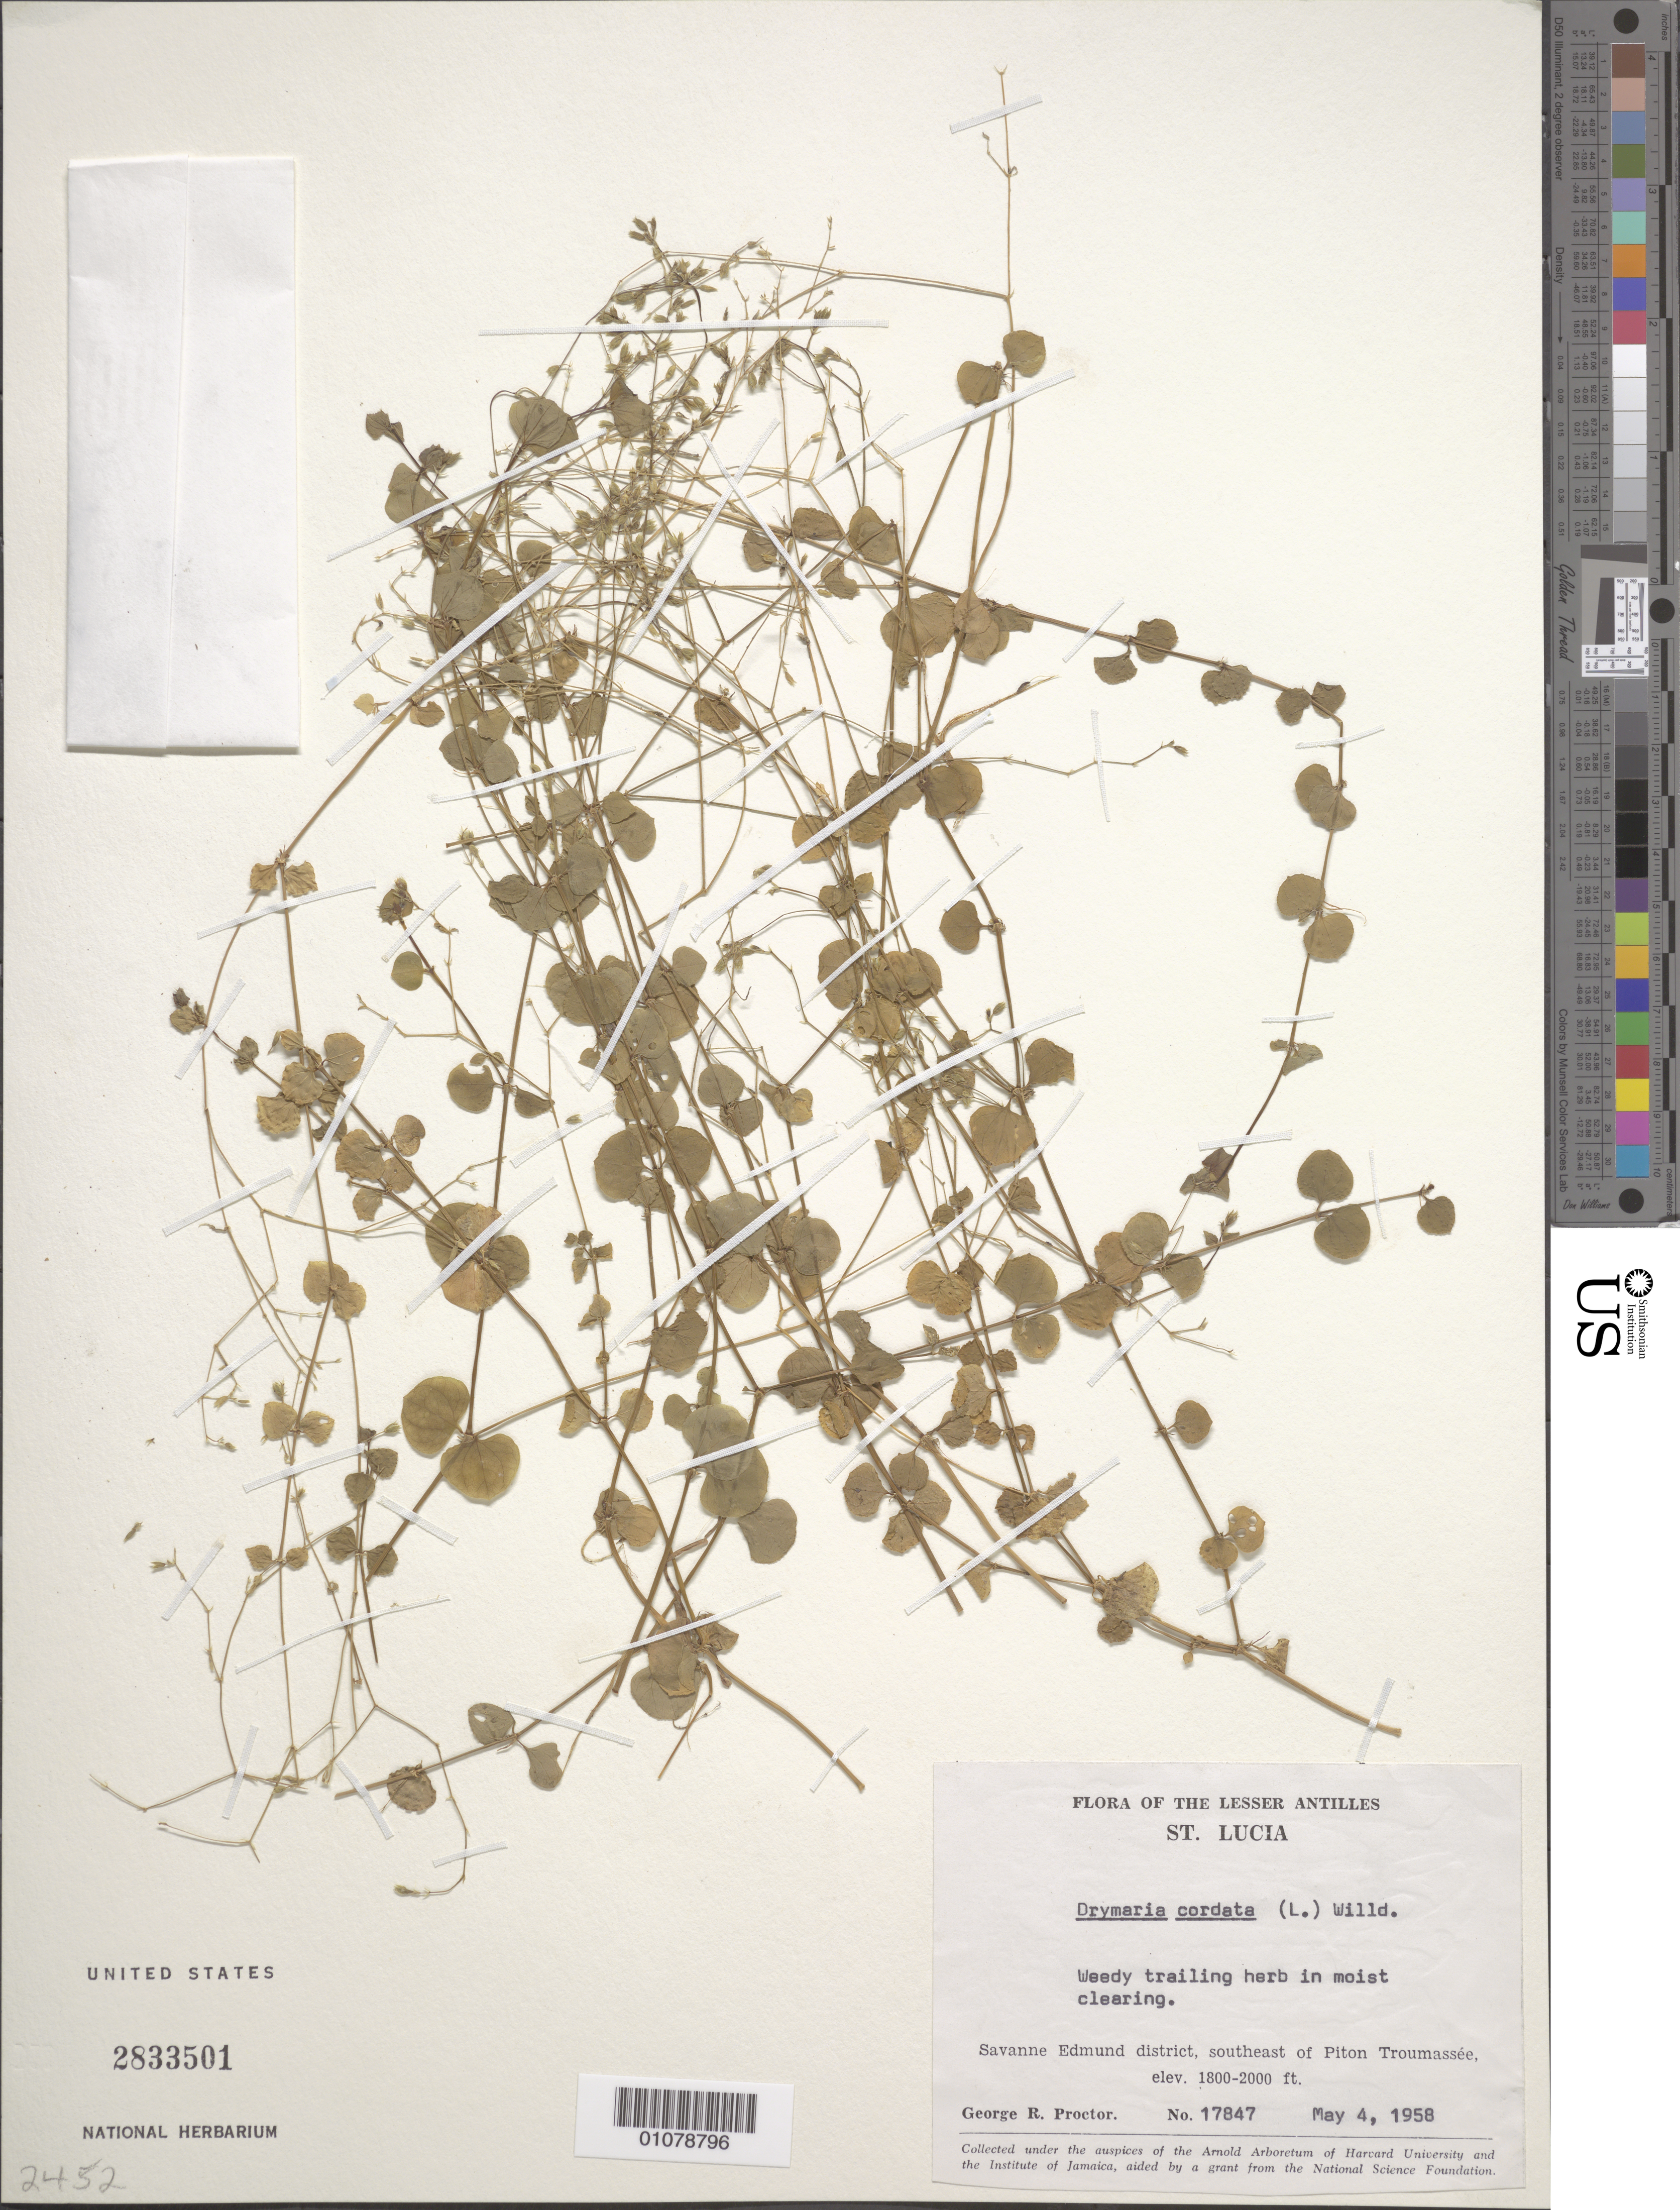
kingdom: Plantae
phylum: Tracheophyta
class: Magnoliopsida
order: Caryophyllales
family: Caryophyllaceae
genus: Drymaria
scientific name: Drymaria cordata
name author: (L.) Willd. ex Schult.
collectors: G. R. Proctor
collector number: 17847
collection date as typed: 04 May 1958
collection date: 1958-05-04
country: St. Lucia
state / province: Savanne Edmund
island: St. Lucia I.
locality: Savanne Edmund district, SE of Piton Troumassee.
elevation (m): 549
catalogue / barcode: US 2833501